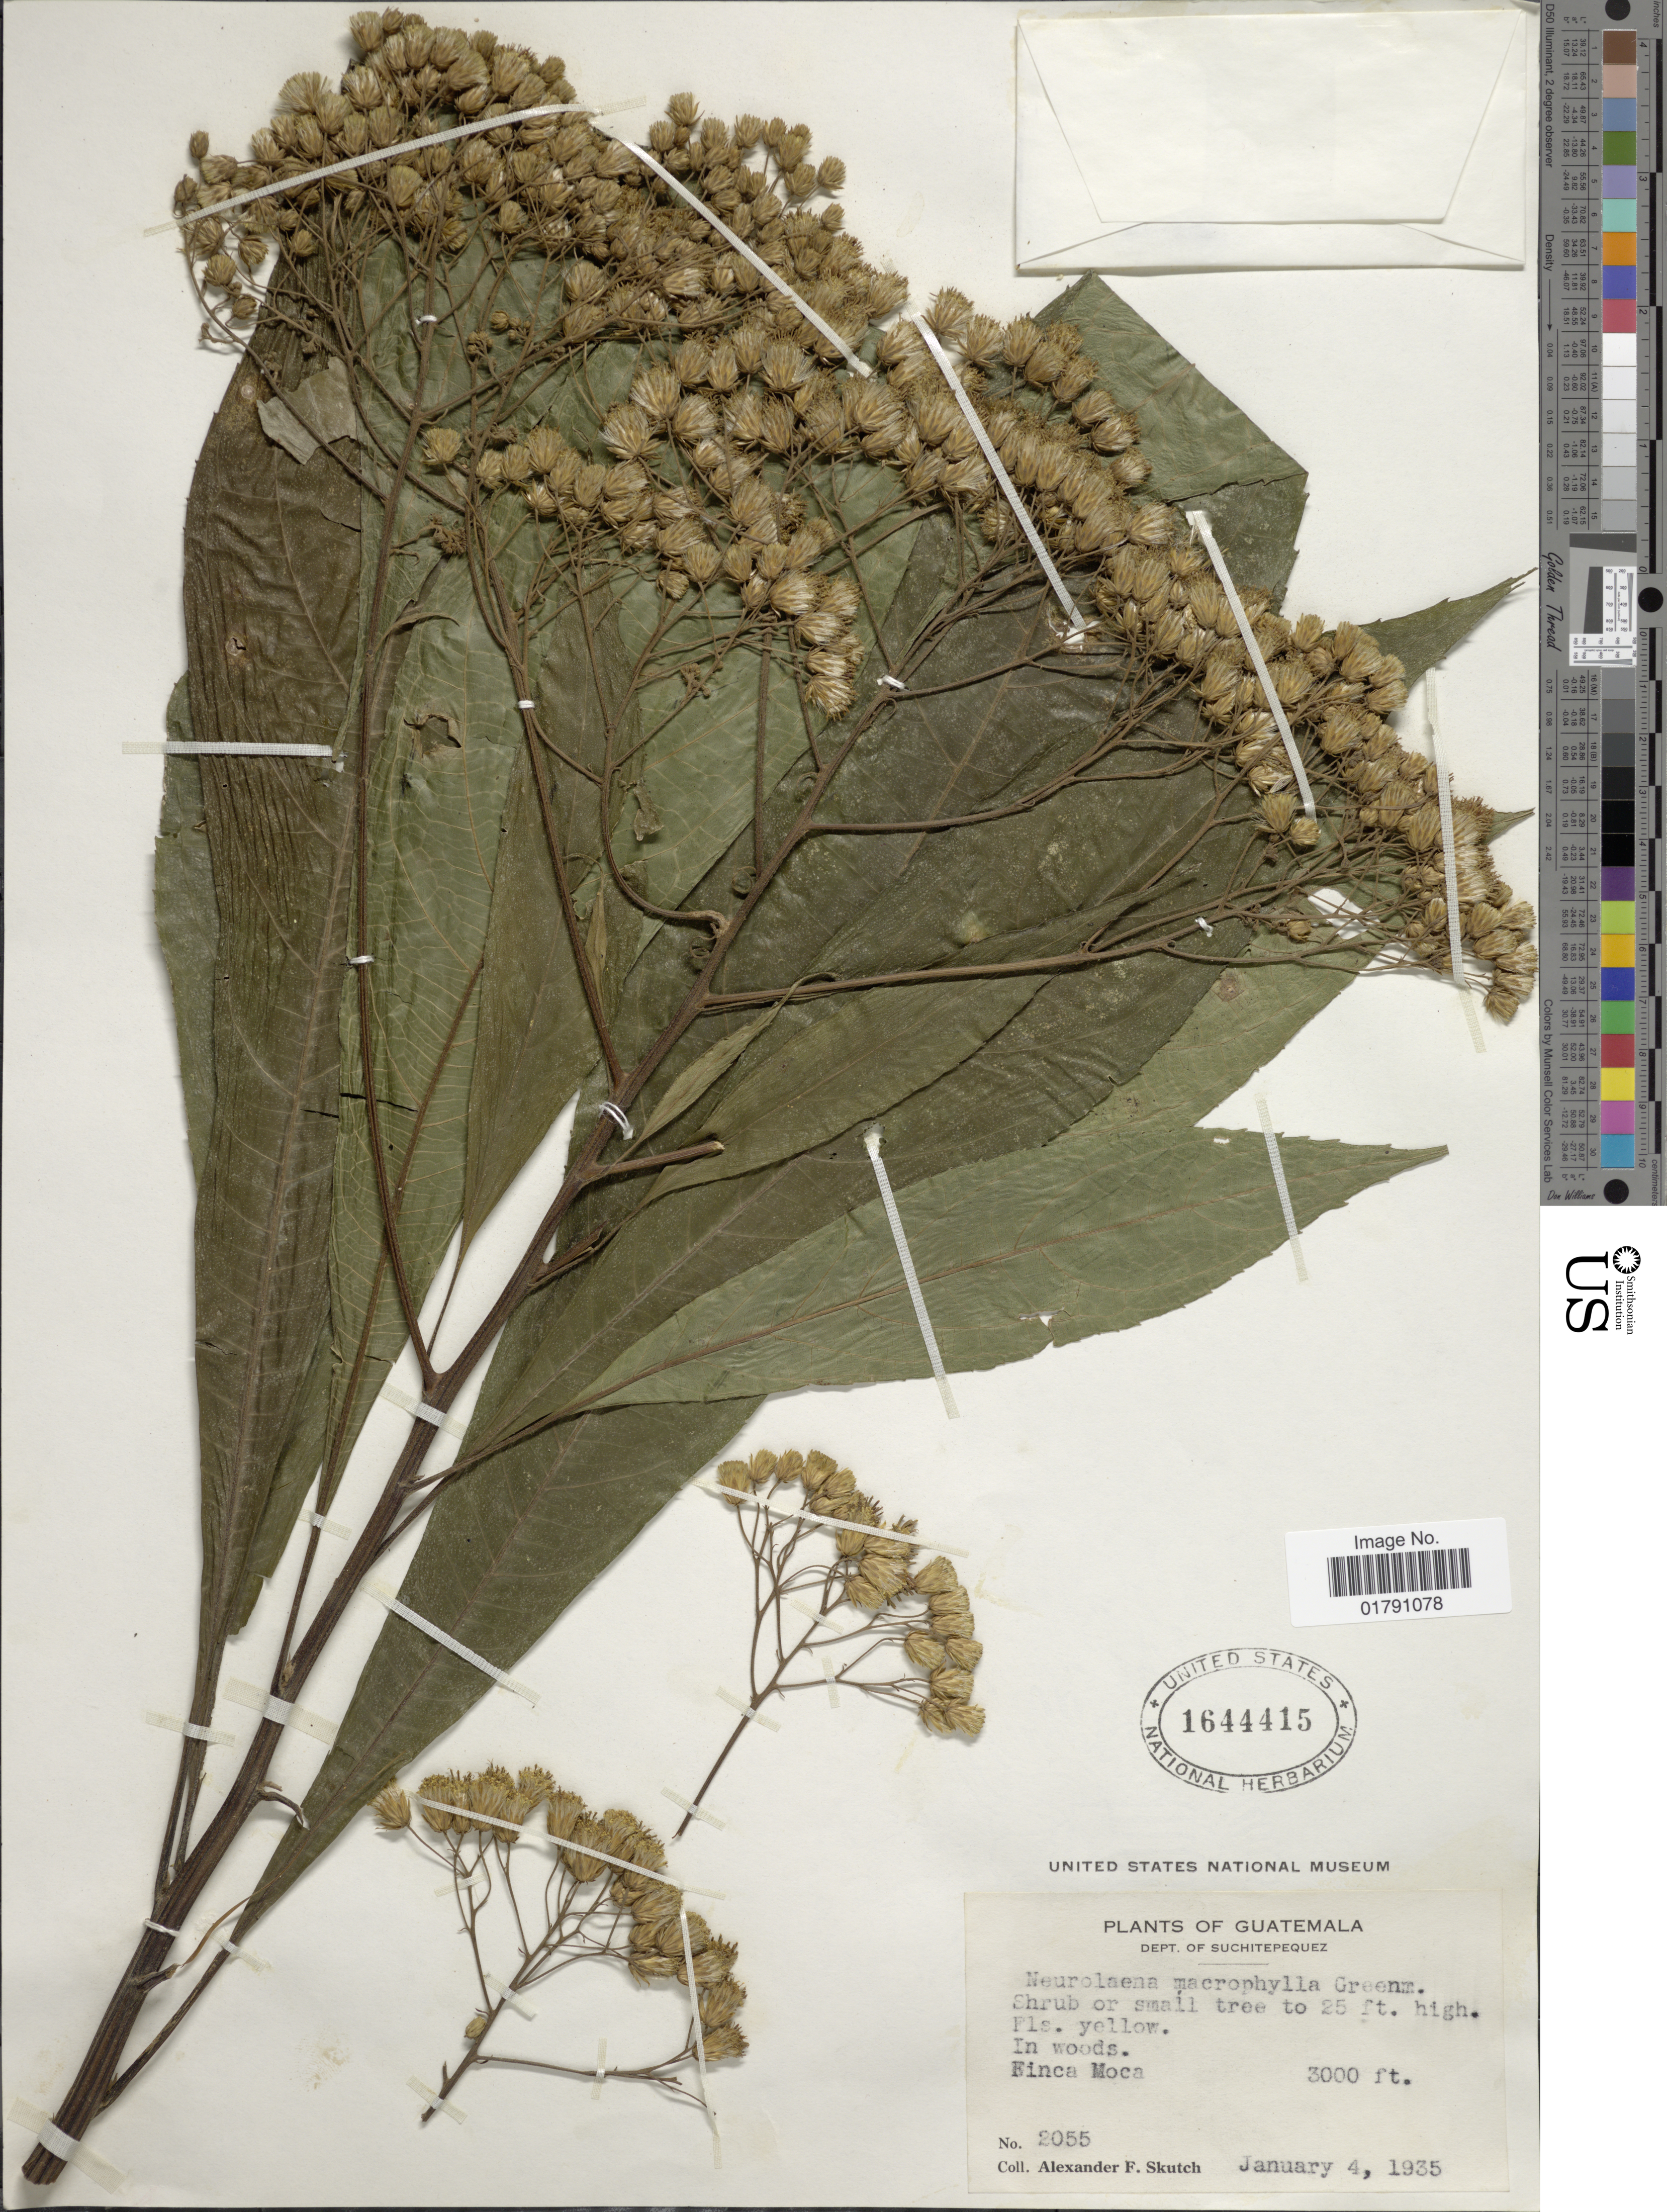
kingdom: Plantae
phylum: Tracheophyta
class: Magnoliopsida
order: Asterales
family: Asteraceae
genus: Neurolaena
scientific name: Neurolaena macrophylla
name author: Greenm.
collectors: A. F. Skutch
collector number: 2055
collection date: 1935-01-04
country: Guatemala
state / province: Suchitepéquez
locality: Finca Moca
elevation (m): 914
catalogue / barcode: US 1644415